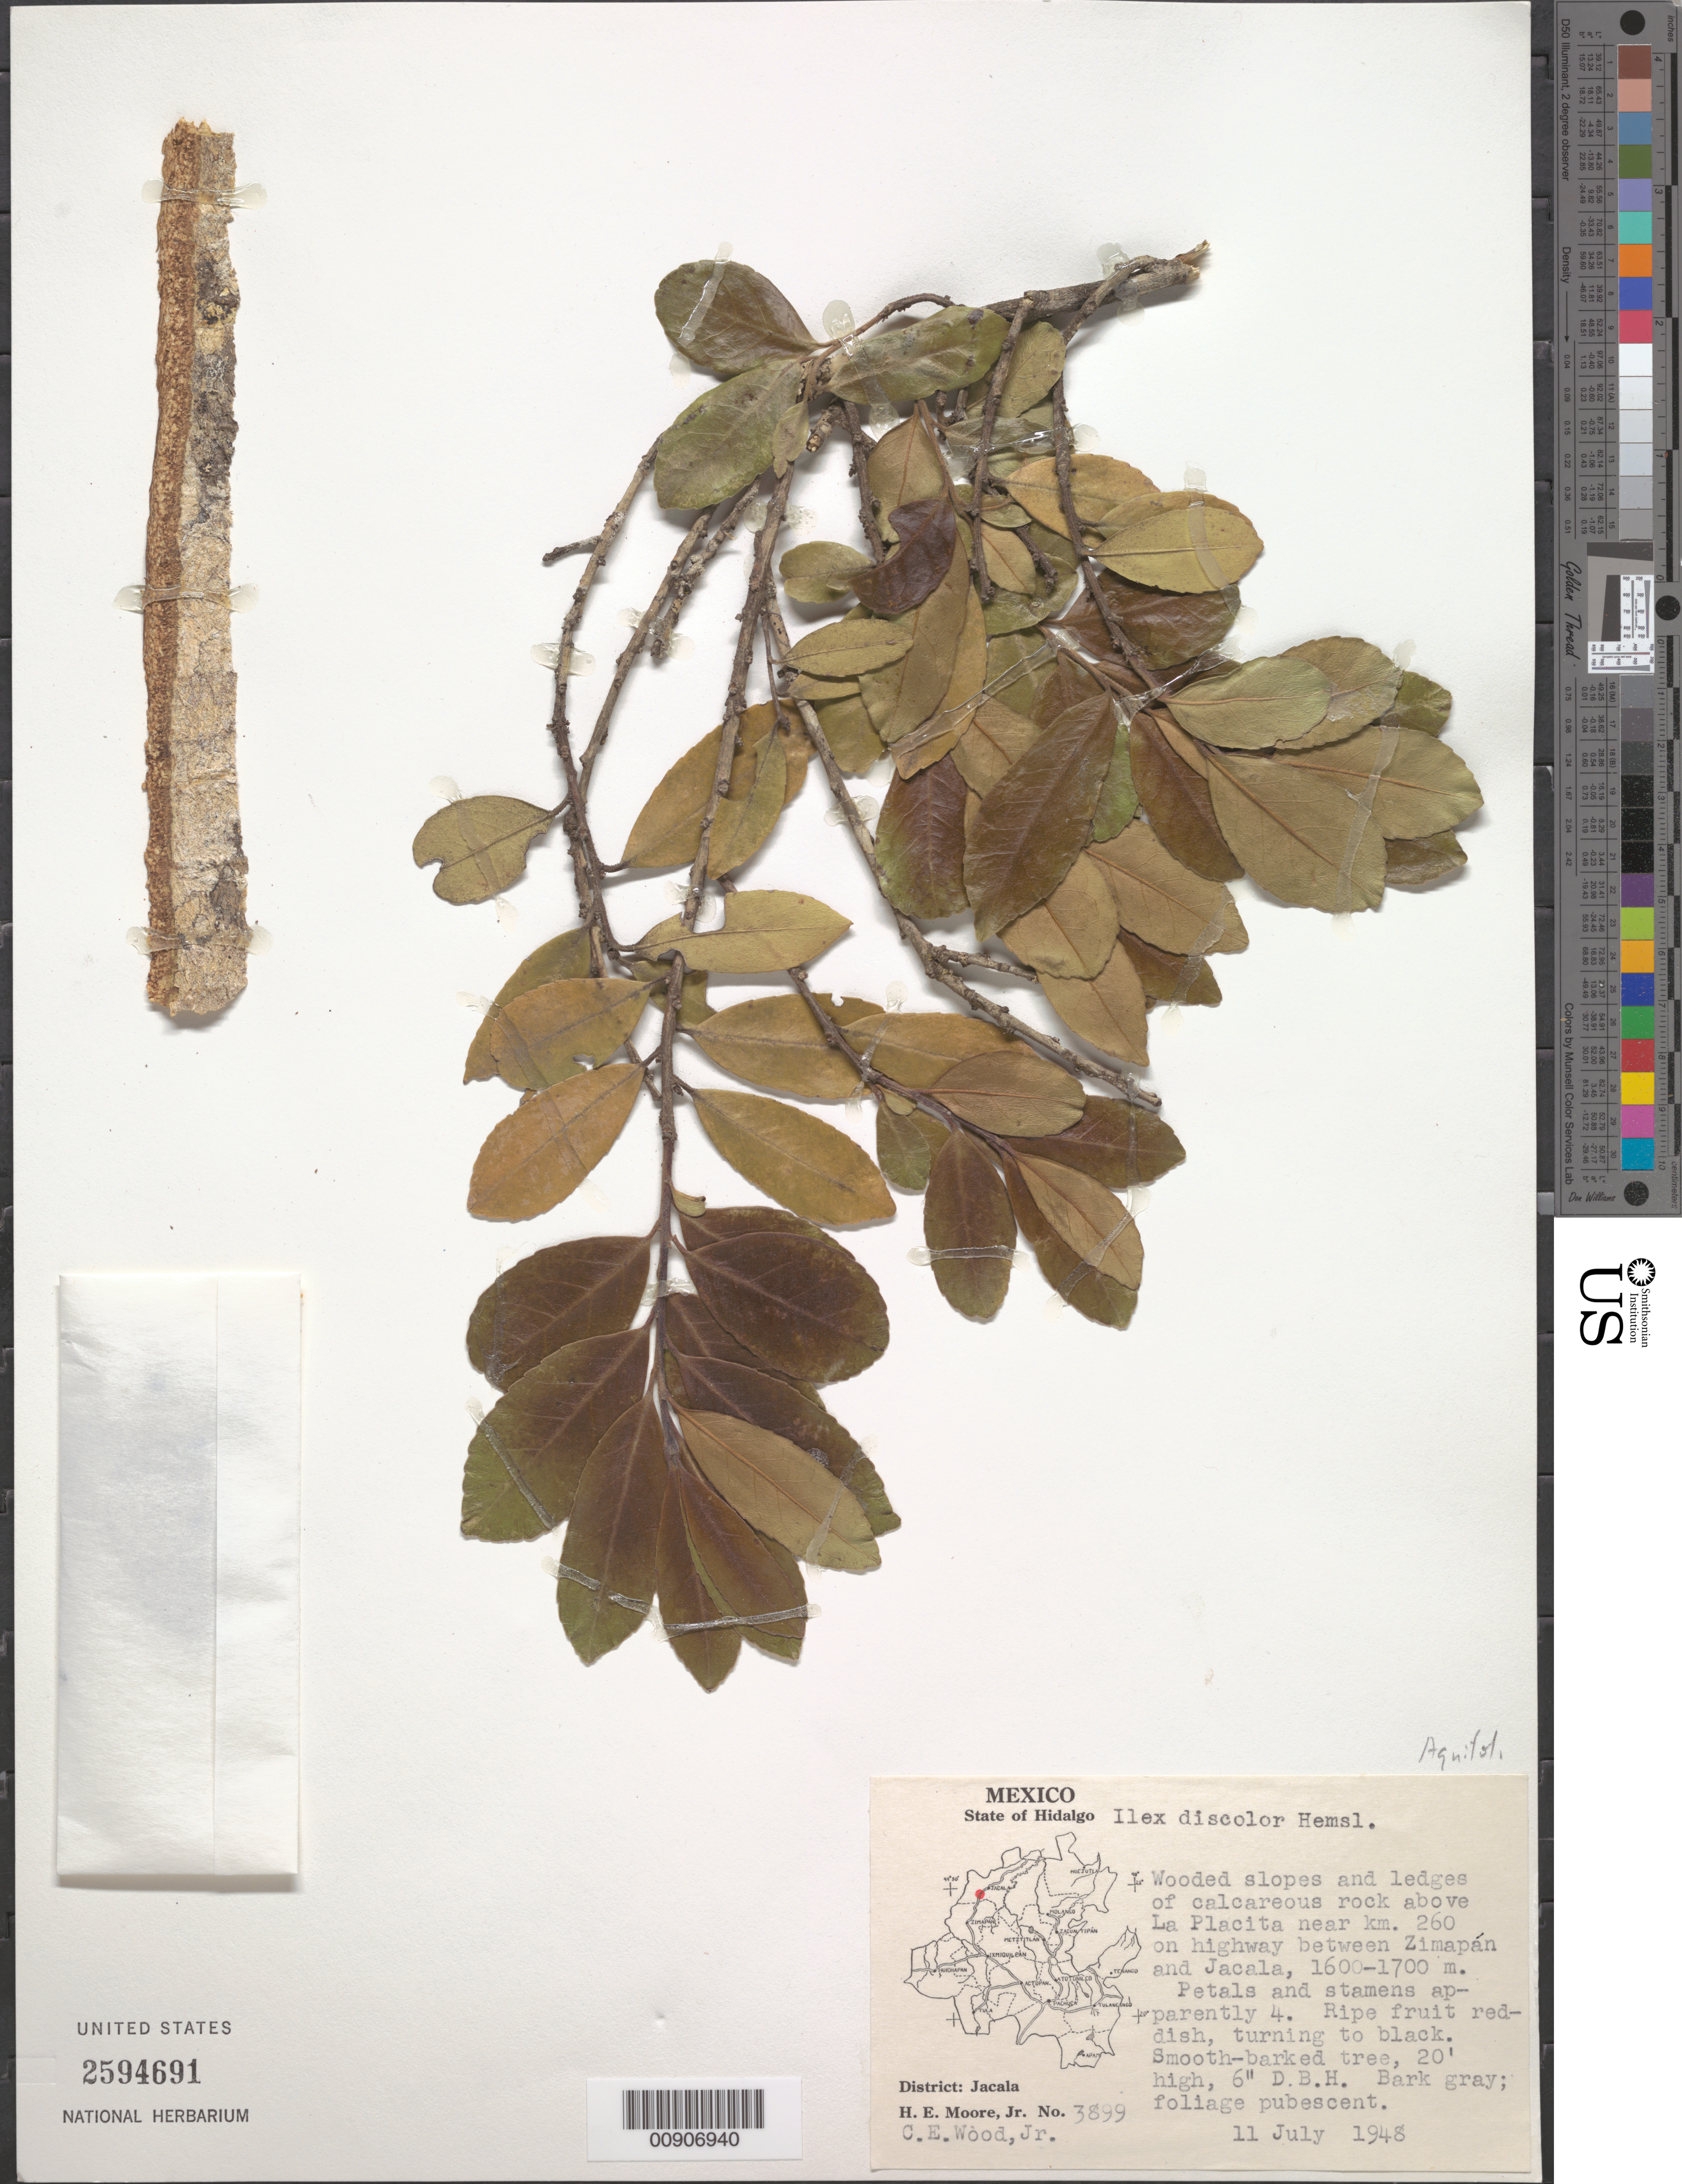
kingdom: Plantae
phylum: Tracheophyta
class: Magnoliopsida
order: Aquifoliales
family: Aquifoliaceae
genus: Ilex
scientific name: Ilex discolor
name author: Hemsl.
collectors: H. E. Moore & C. Wood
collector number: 3899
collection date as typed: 11 Jul 1948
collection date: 1948-07-11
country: Mexico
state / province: Hidalgo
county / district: Jacala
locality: Above La Placita near km. 260 on highway between Zimapán and Jacala, District Jacala, State of Hidalgo.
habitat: Wooded slopes and ledges of calcareous rock.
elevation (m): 1700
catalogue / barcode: US 2594691